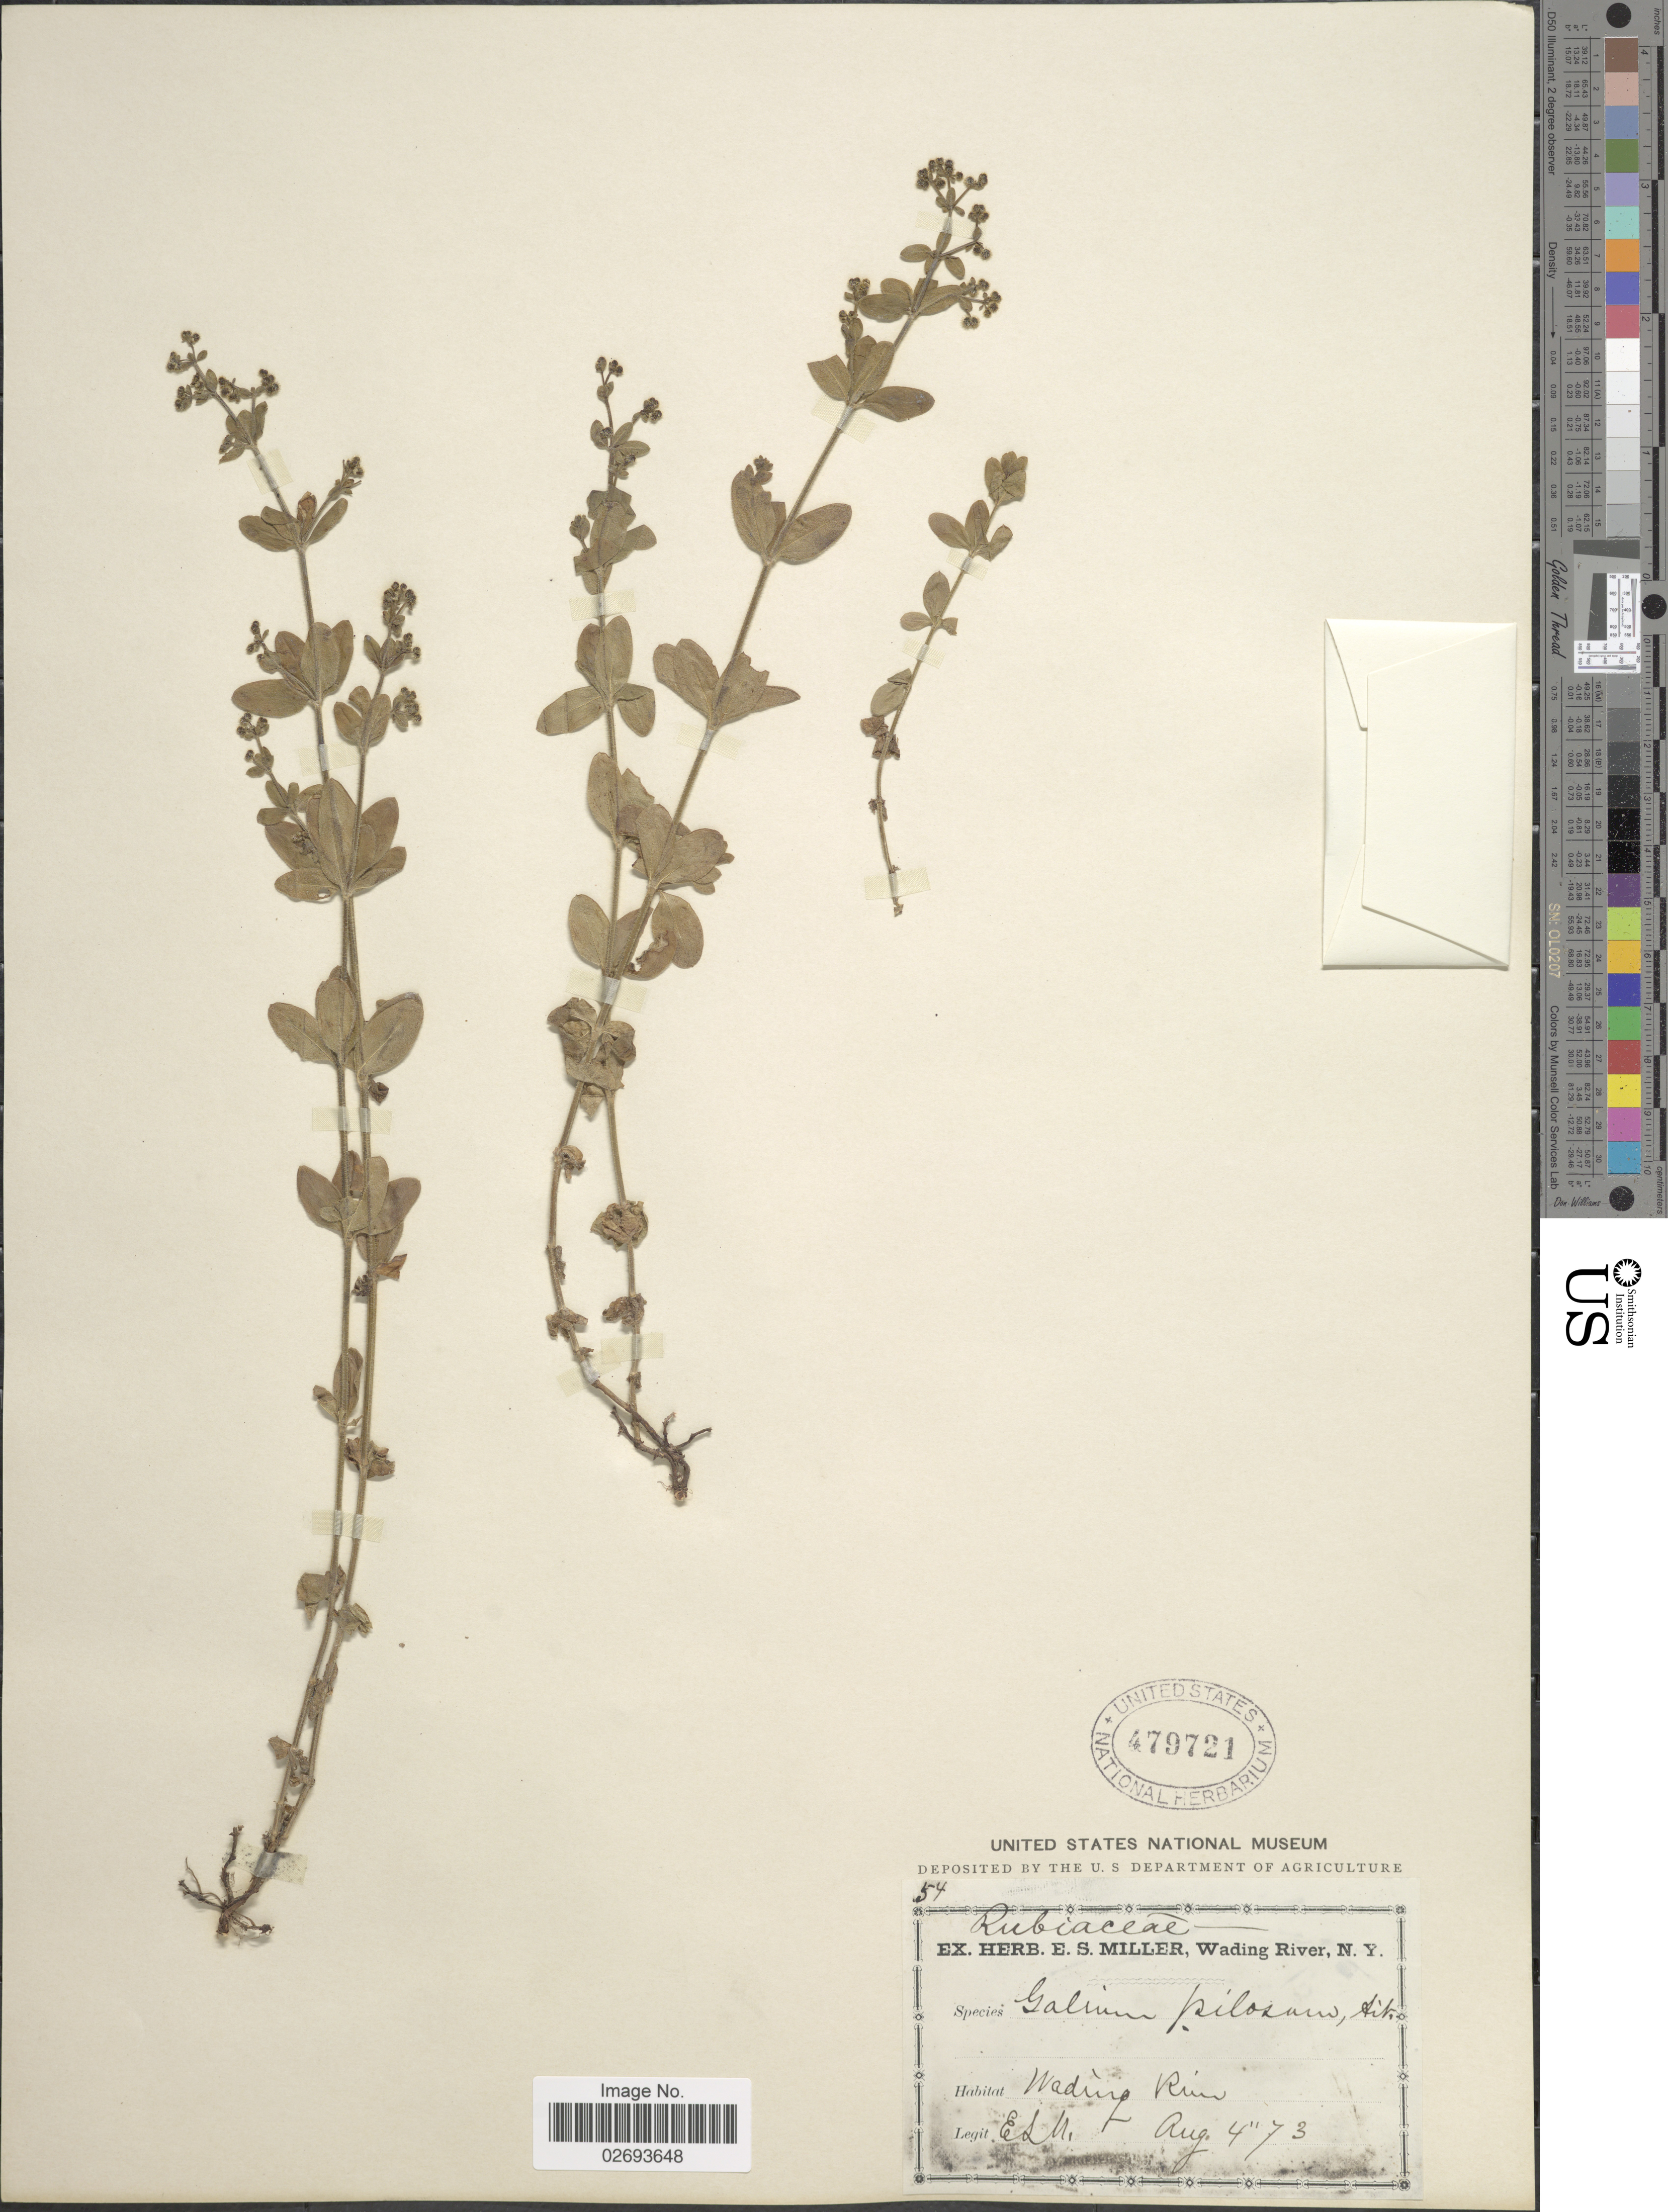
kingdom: Plantae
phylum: Tracheophyta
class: Magnoliopsida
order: Gentianales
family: Rubiaceae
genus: Galium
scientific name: Galium pilosum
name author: Aiton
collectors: E. S. Miller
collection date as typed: Transcribed d/m/y: 4/8/73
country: United States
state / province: New York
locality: Wading River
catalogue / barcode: US 479721